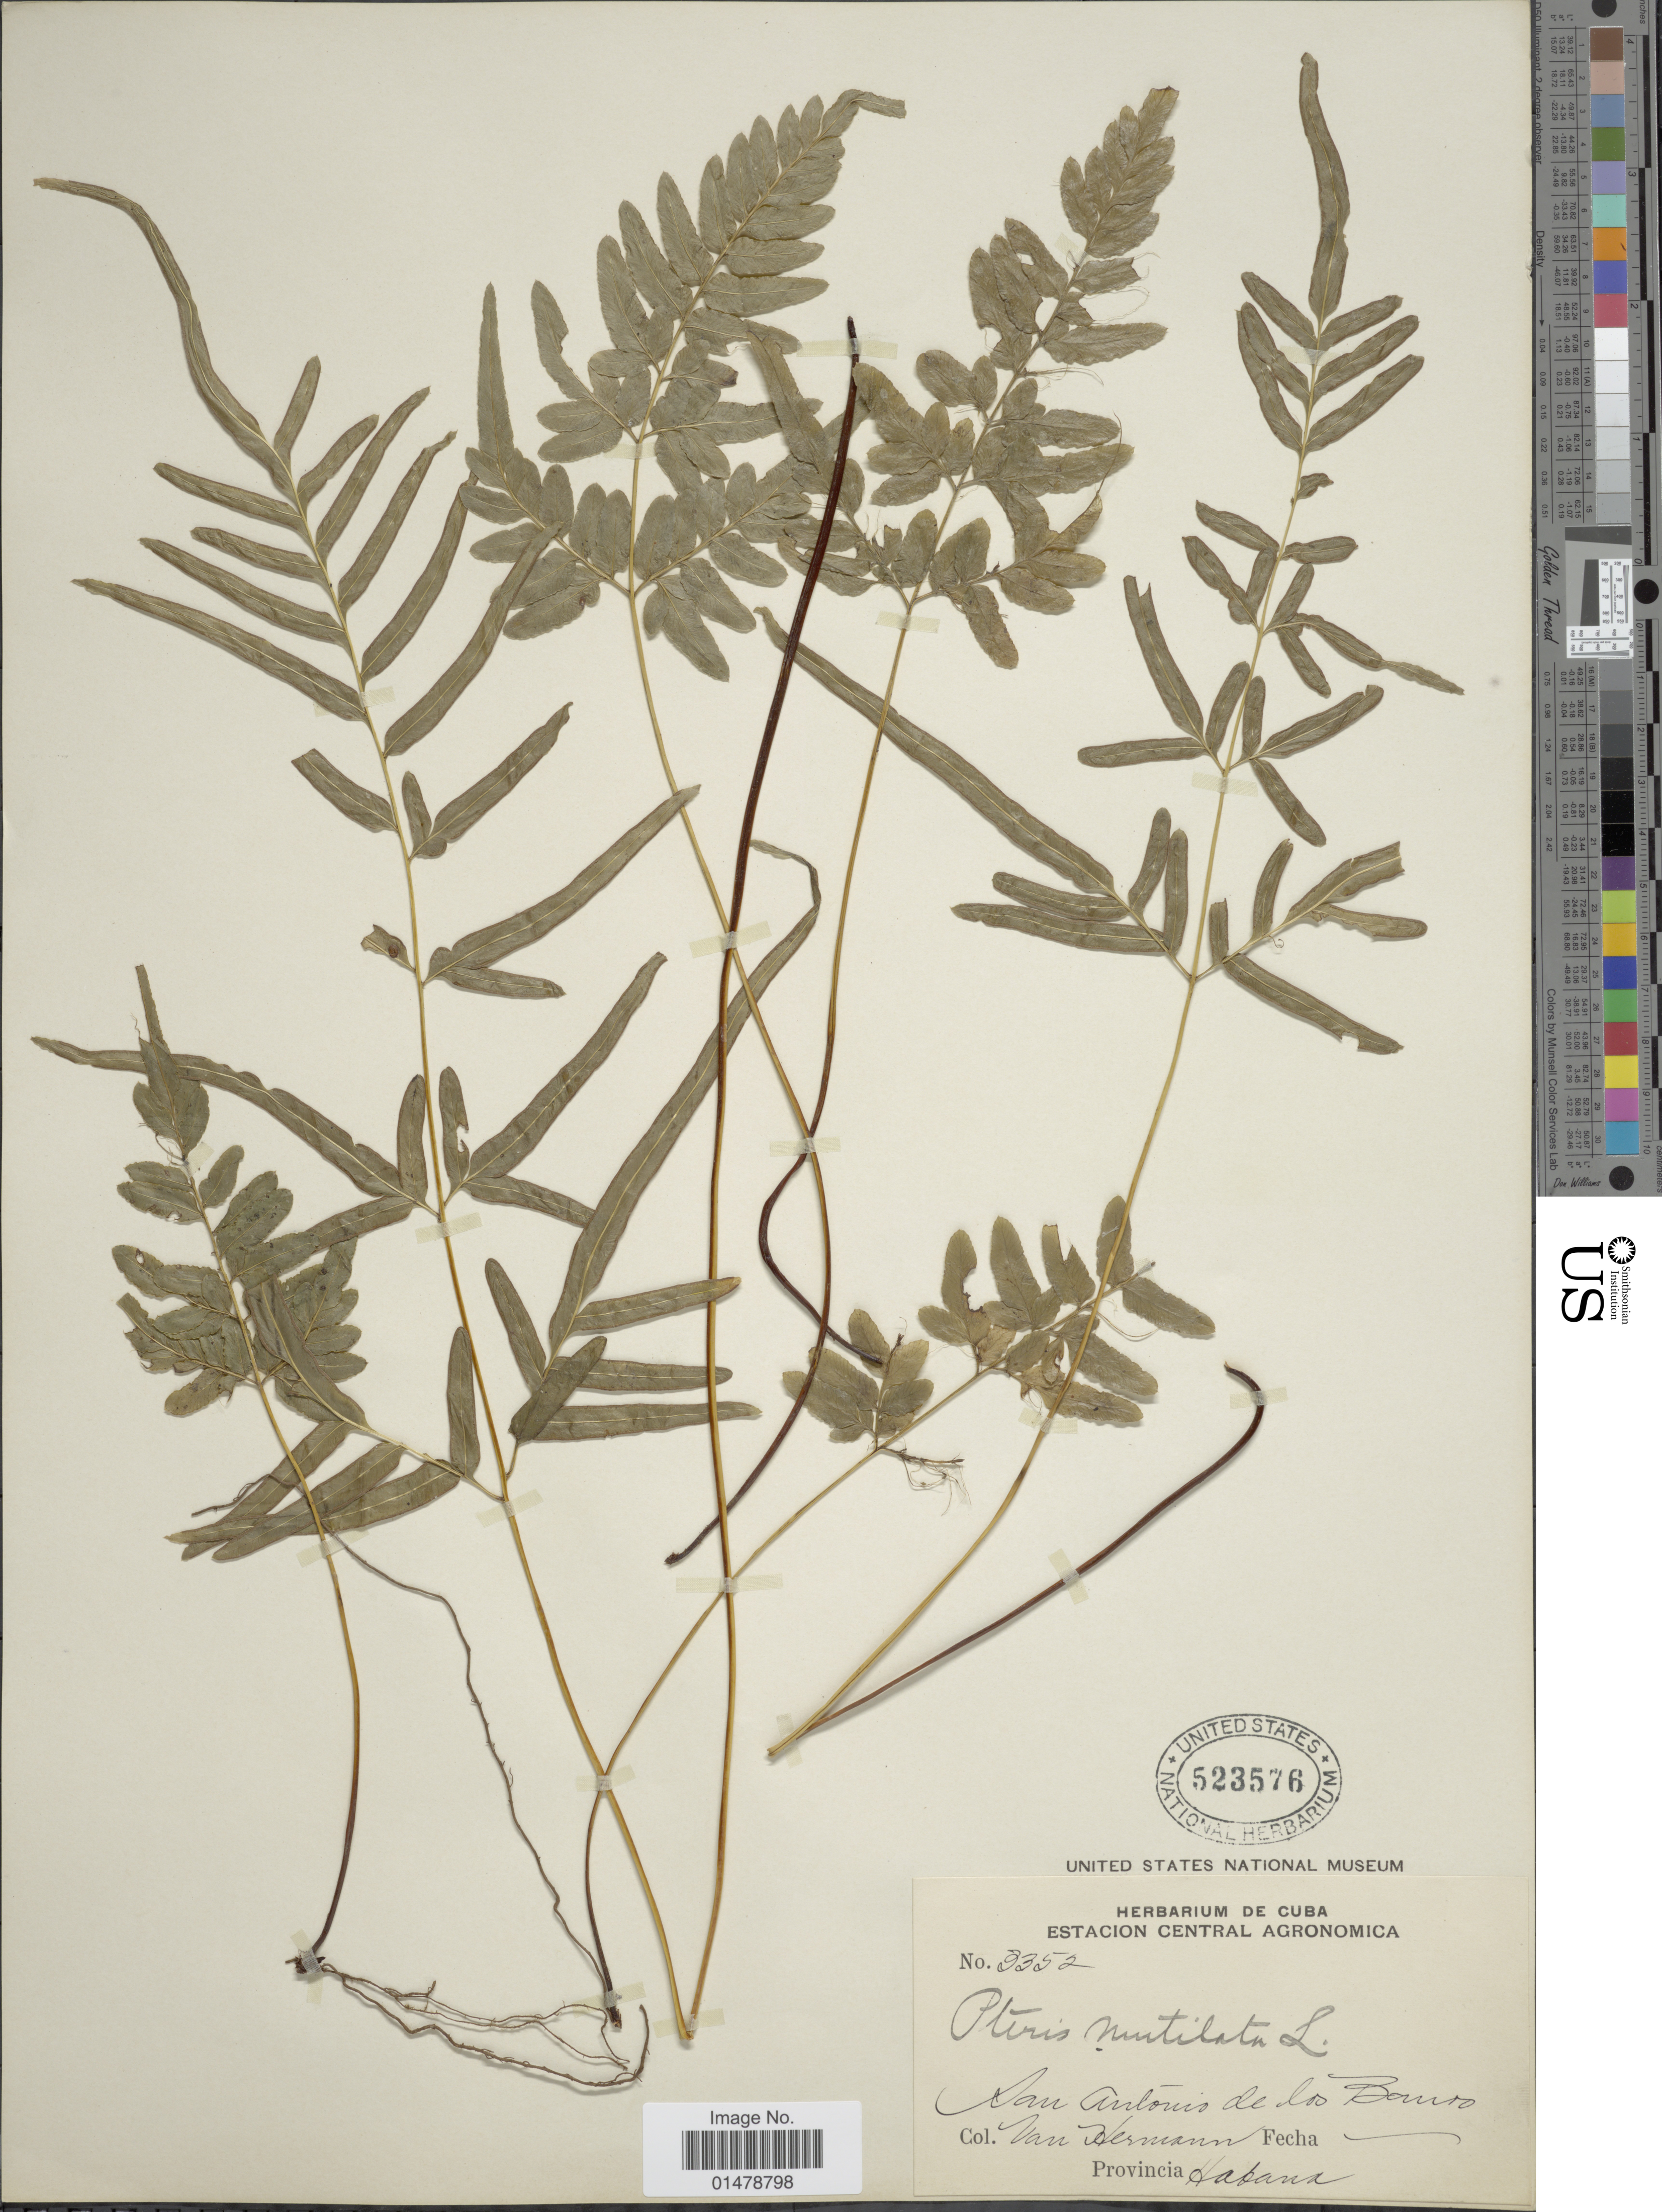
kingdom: Plantae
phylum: Tracheophyta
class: Polypodiopsida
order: Polypodiales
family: Pteridaceae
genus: Pteris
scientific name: Pteris mutilata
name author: L.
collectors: V. Hermann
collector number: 3352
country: Cuba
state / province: La Habana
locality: San Antinio de los Bamro. Provincia Habana.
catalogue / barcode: US 523576